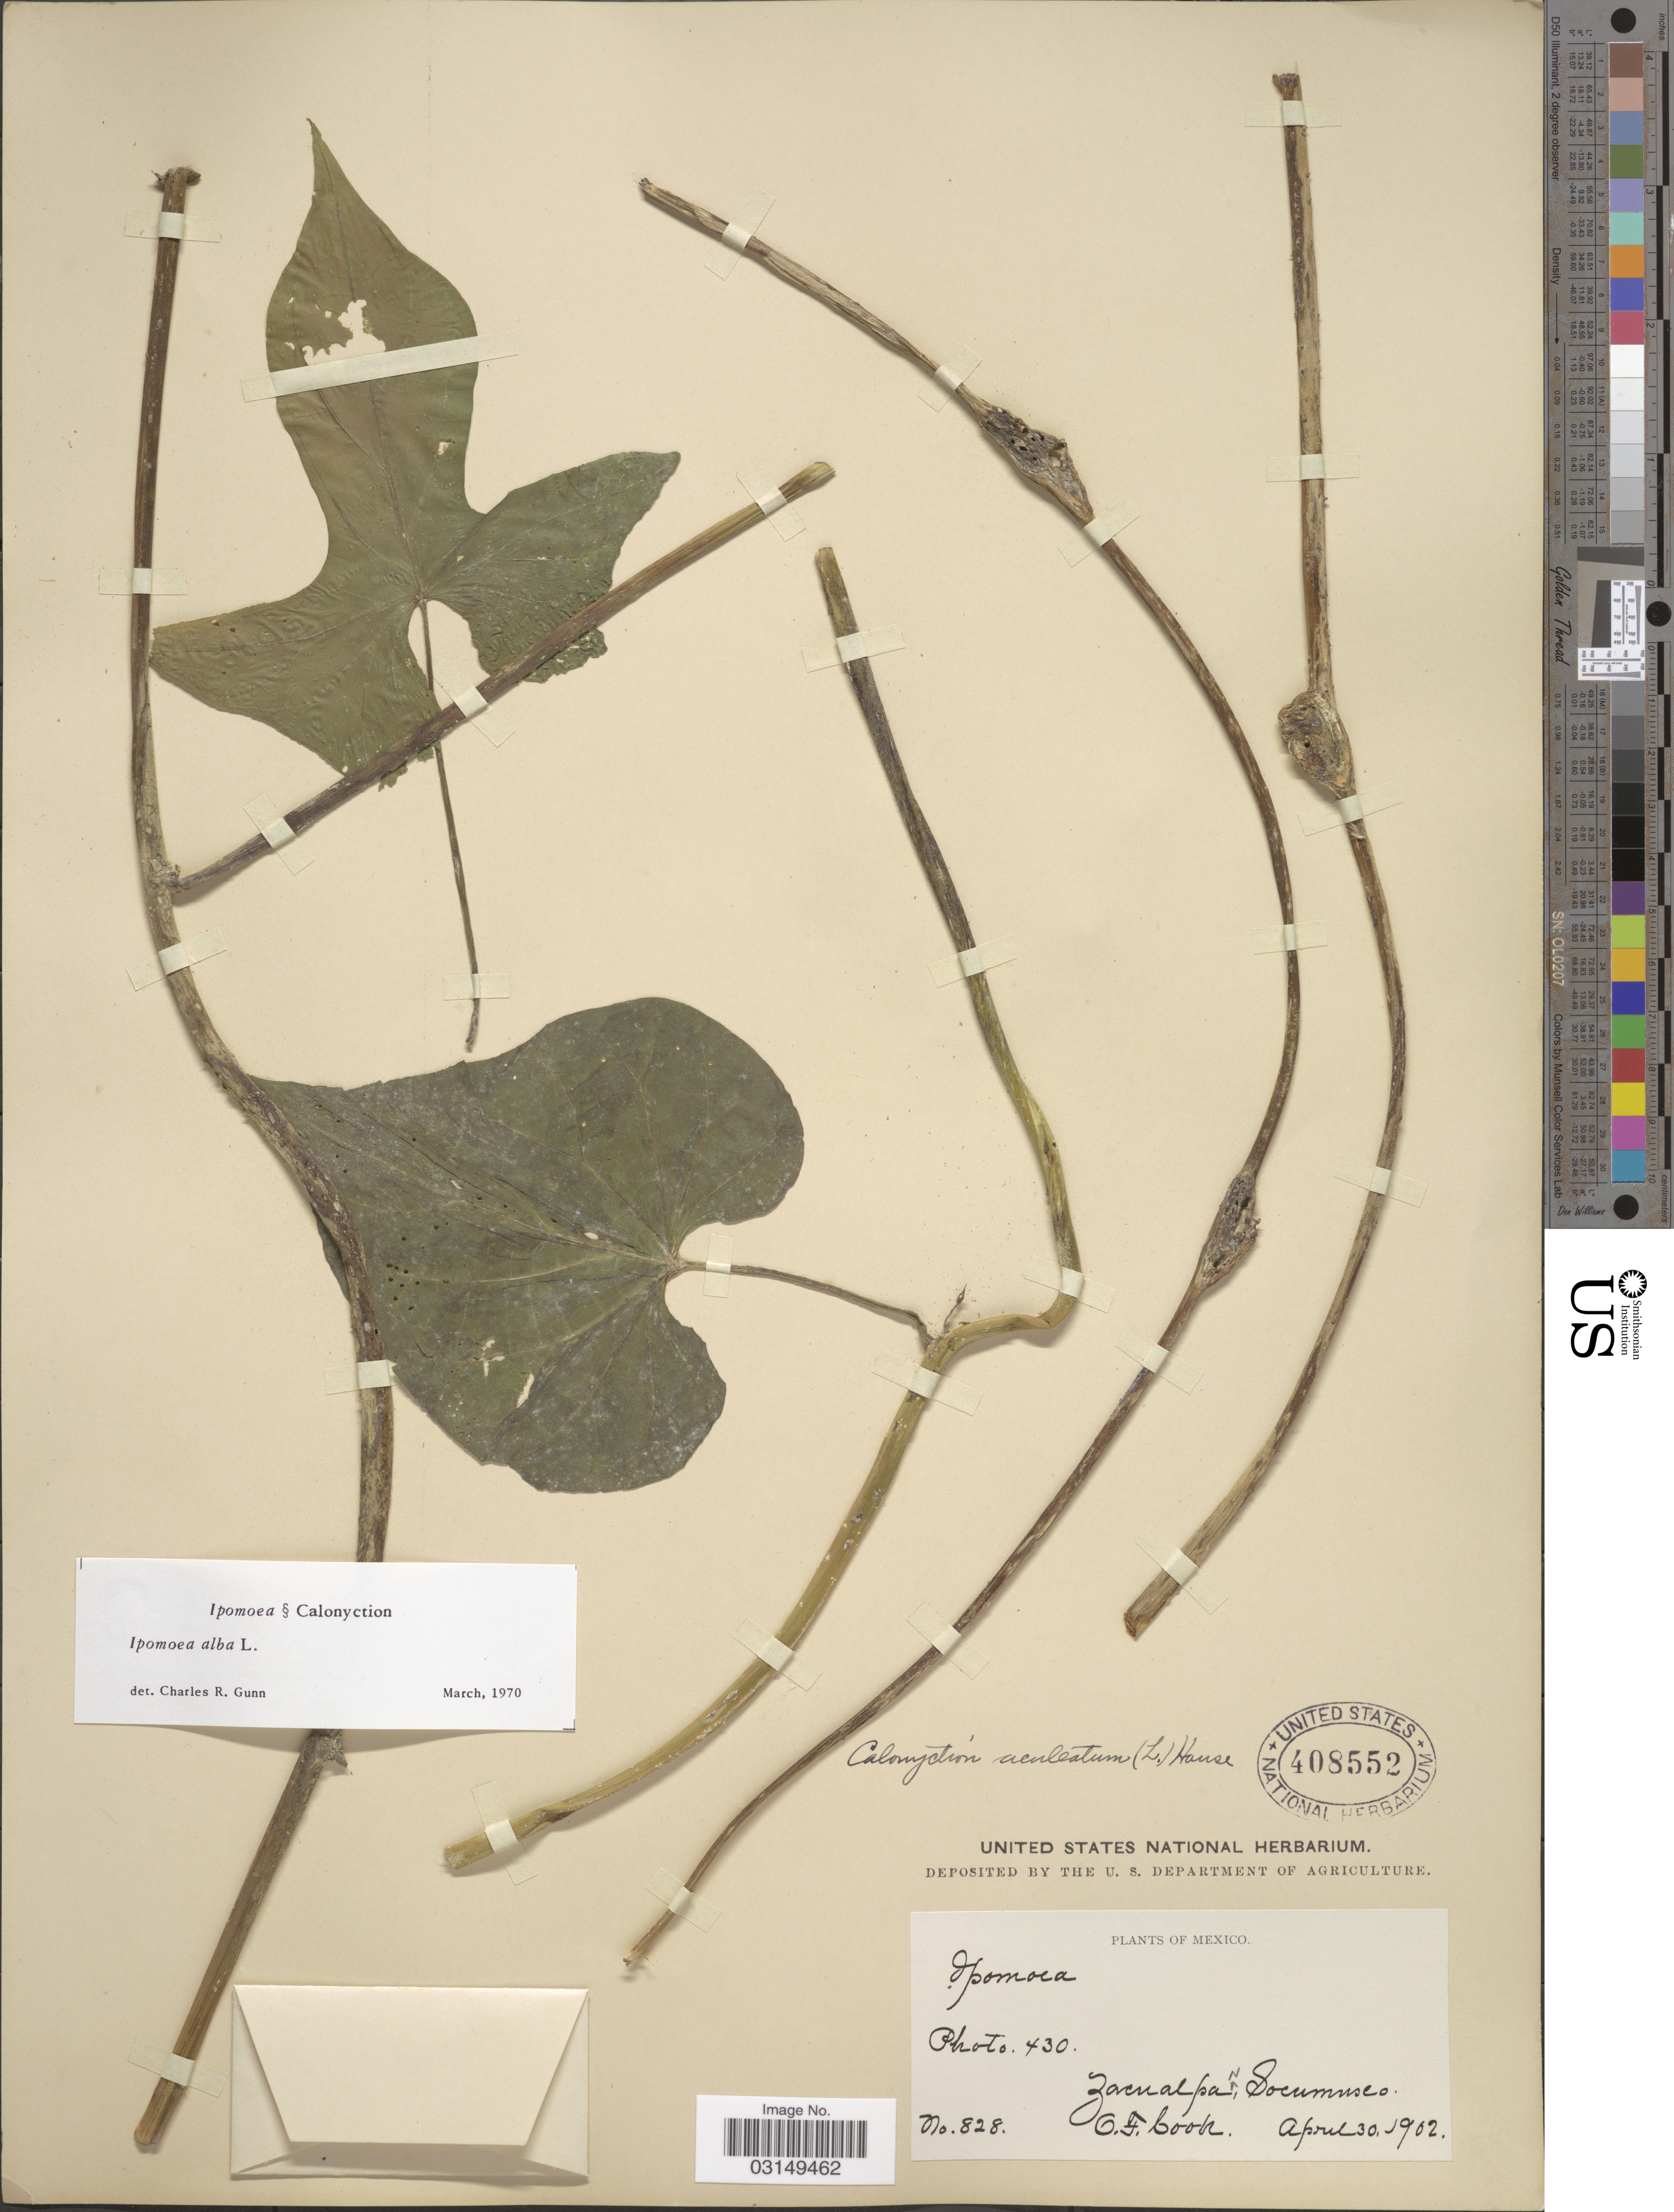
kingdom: Plantae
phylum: Tracheophyta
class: Magnoliopsida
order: Solanales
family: Convolvulaceae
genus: Ipomoea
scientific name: Ipomoea alba L.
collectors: O. F. Cook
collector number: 828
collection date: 1902-04-30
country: Mexico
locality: Zacualpan, Soconusco.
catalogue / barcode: US 408552